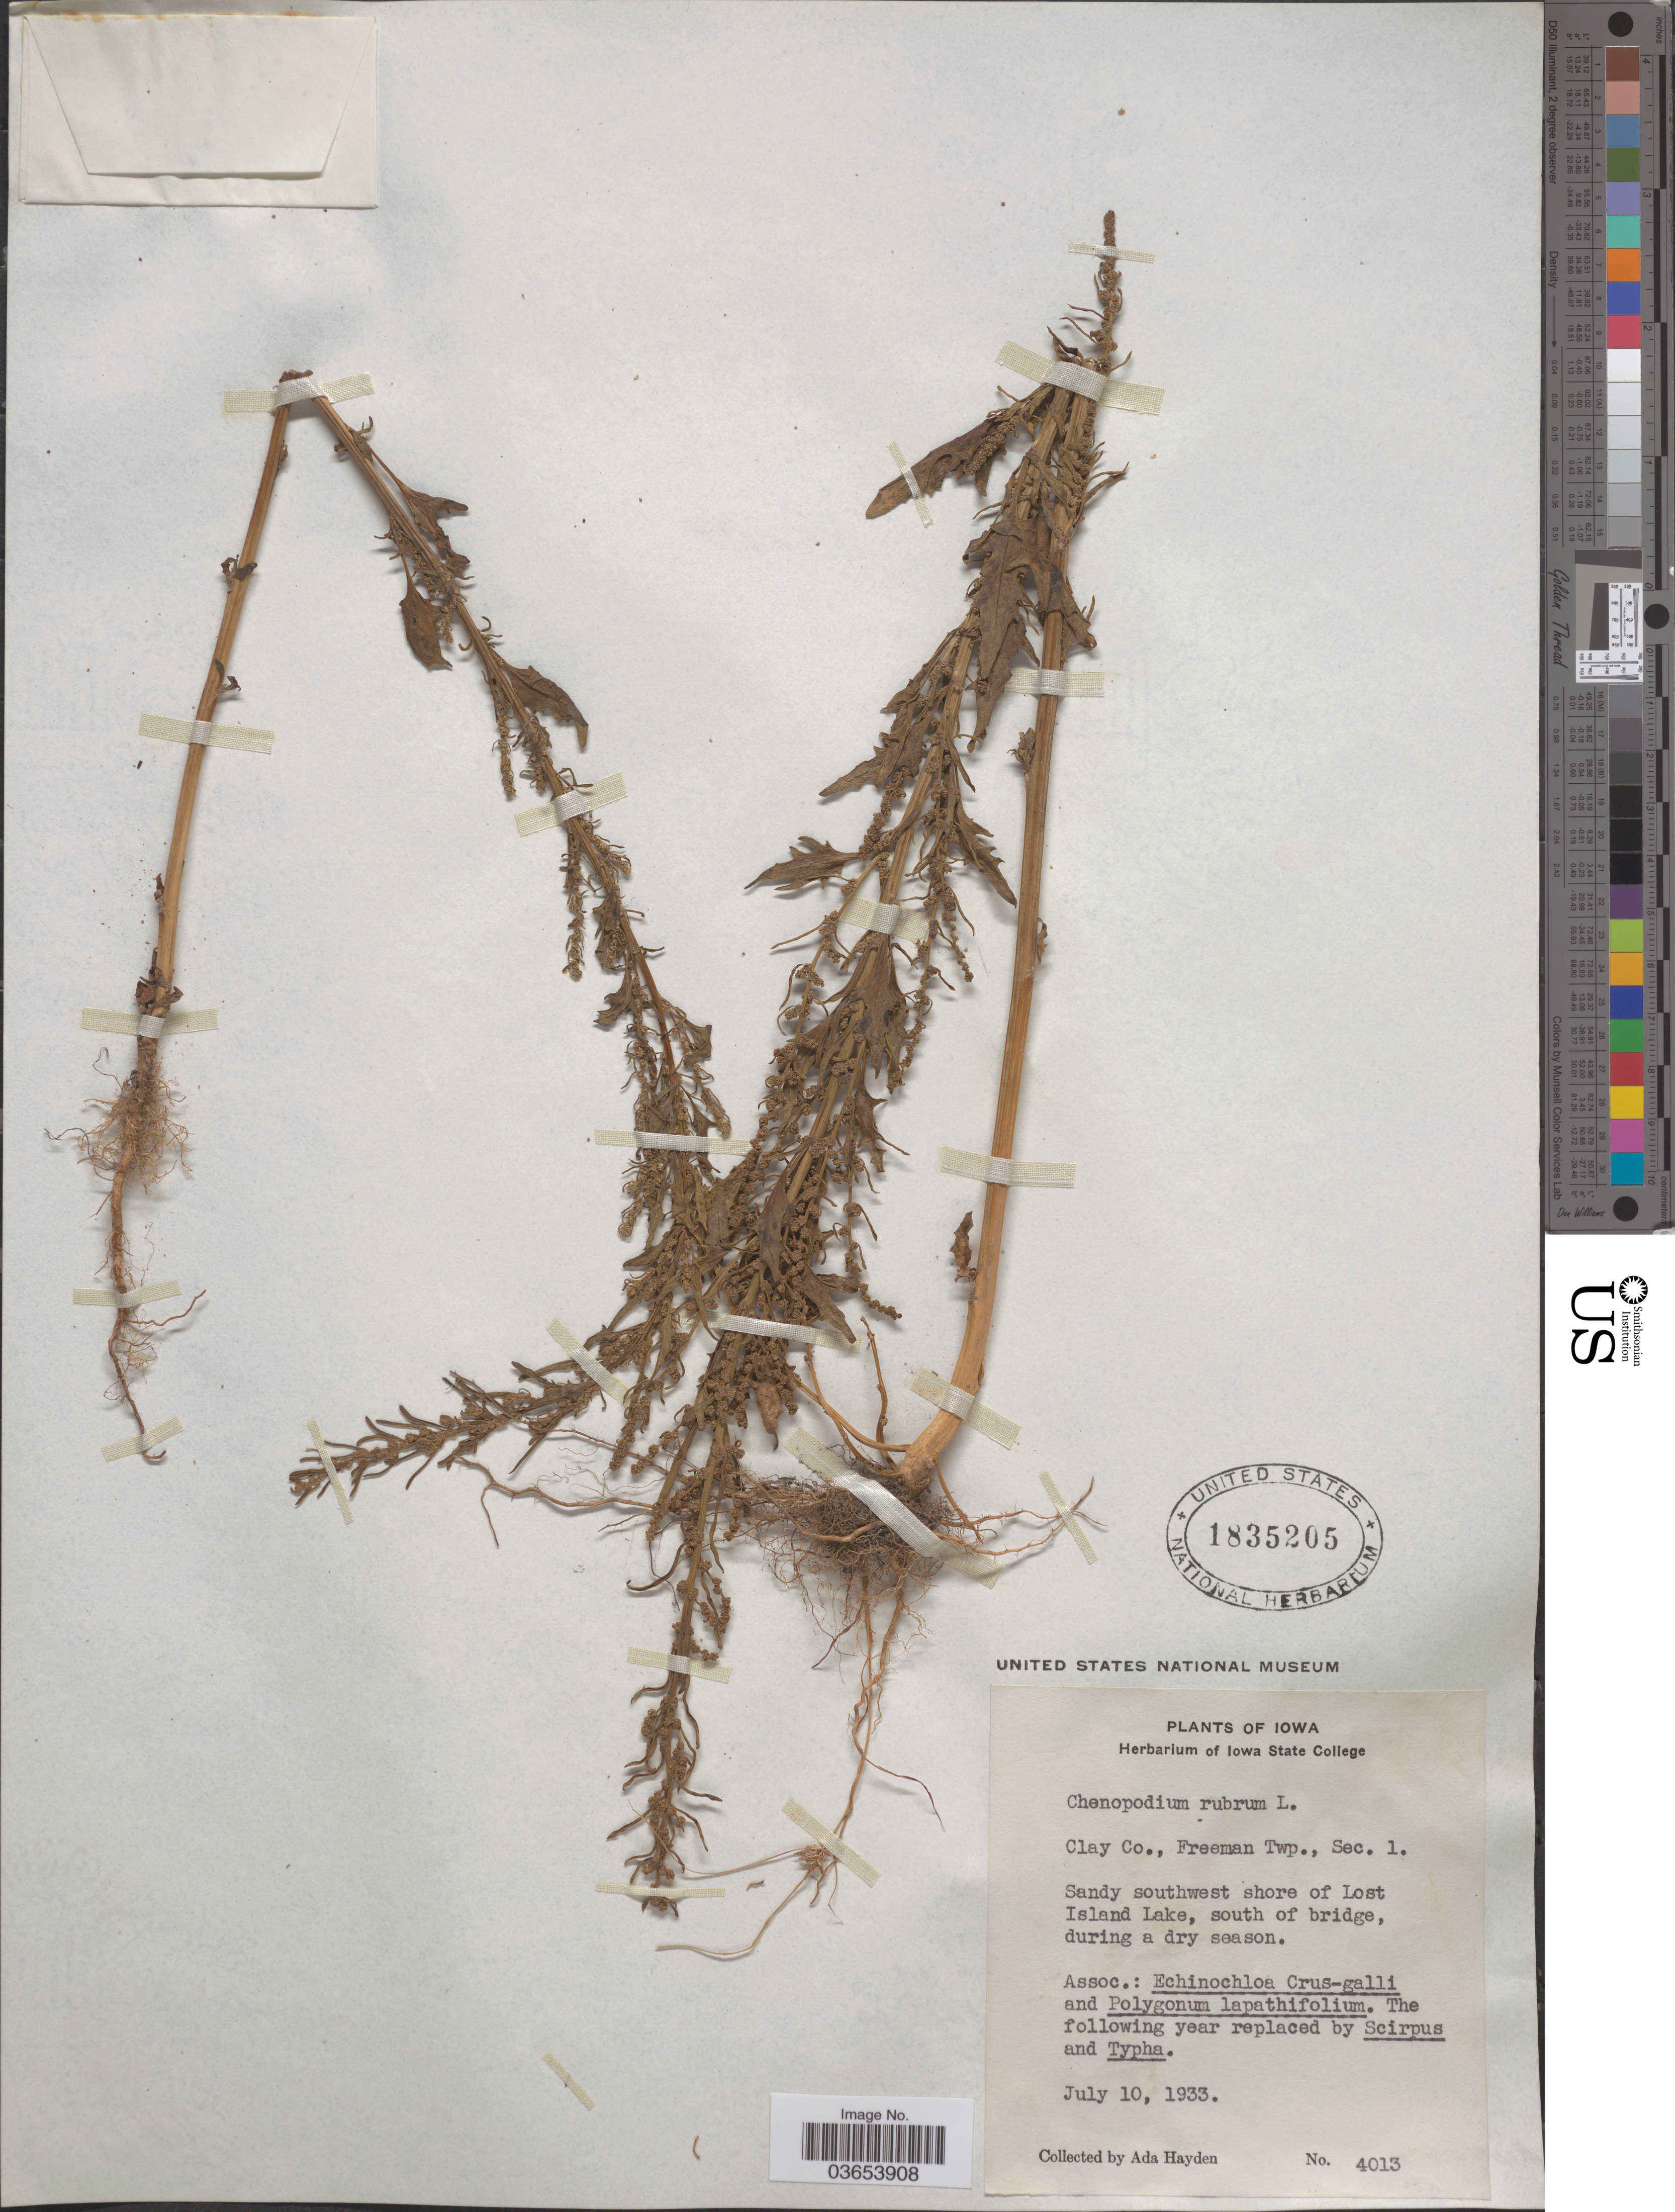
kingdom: Plantae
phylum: Tracheophyta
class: Magnoliopsida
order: Caryophyllales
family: Amaranthaceae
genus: Chenopodium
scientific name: Chenopodium rubrum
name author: L.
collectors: Ada Hayden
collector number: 4013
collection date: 1933-07-10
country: United States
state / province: Iowa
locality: Clay Co., Freeman Twp., Sec. 1. Sandy southwest shore of Lost Island Lake, south of bridge, during a dry season.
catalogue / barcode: US 1835205